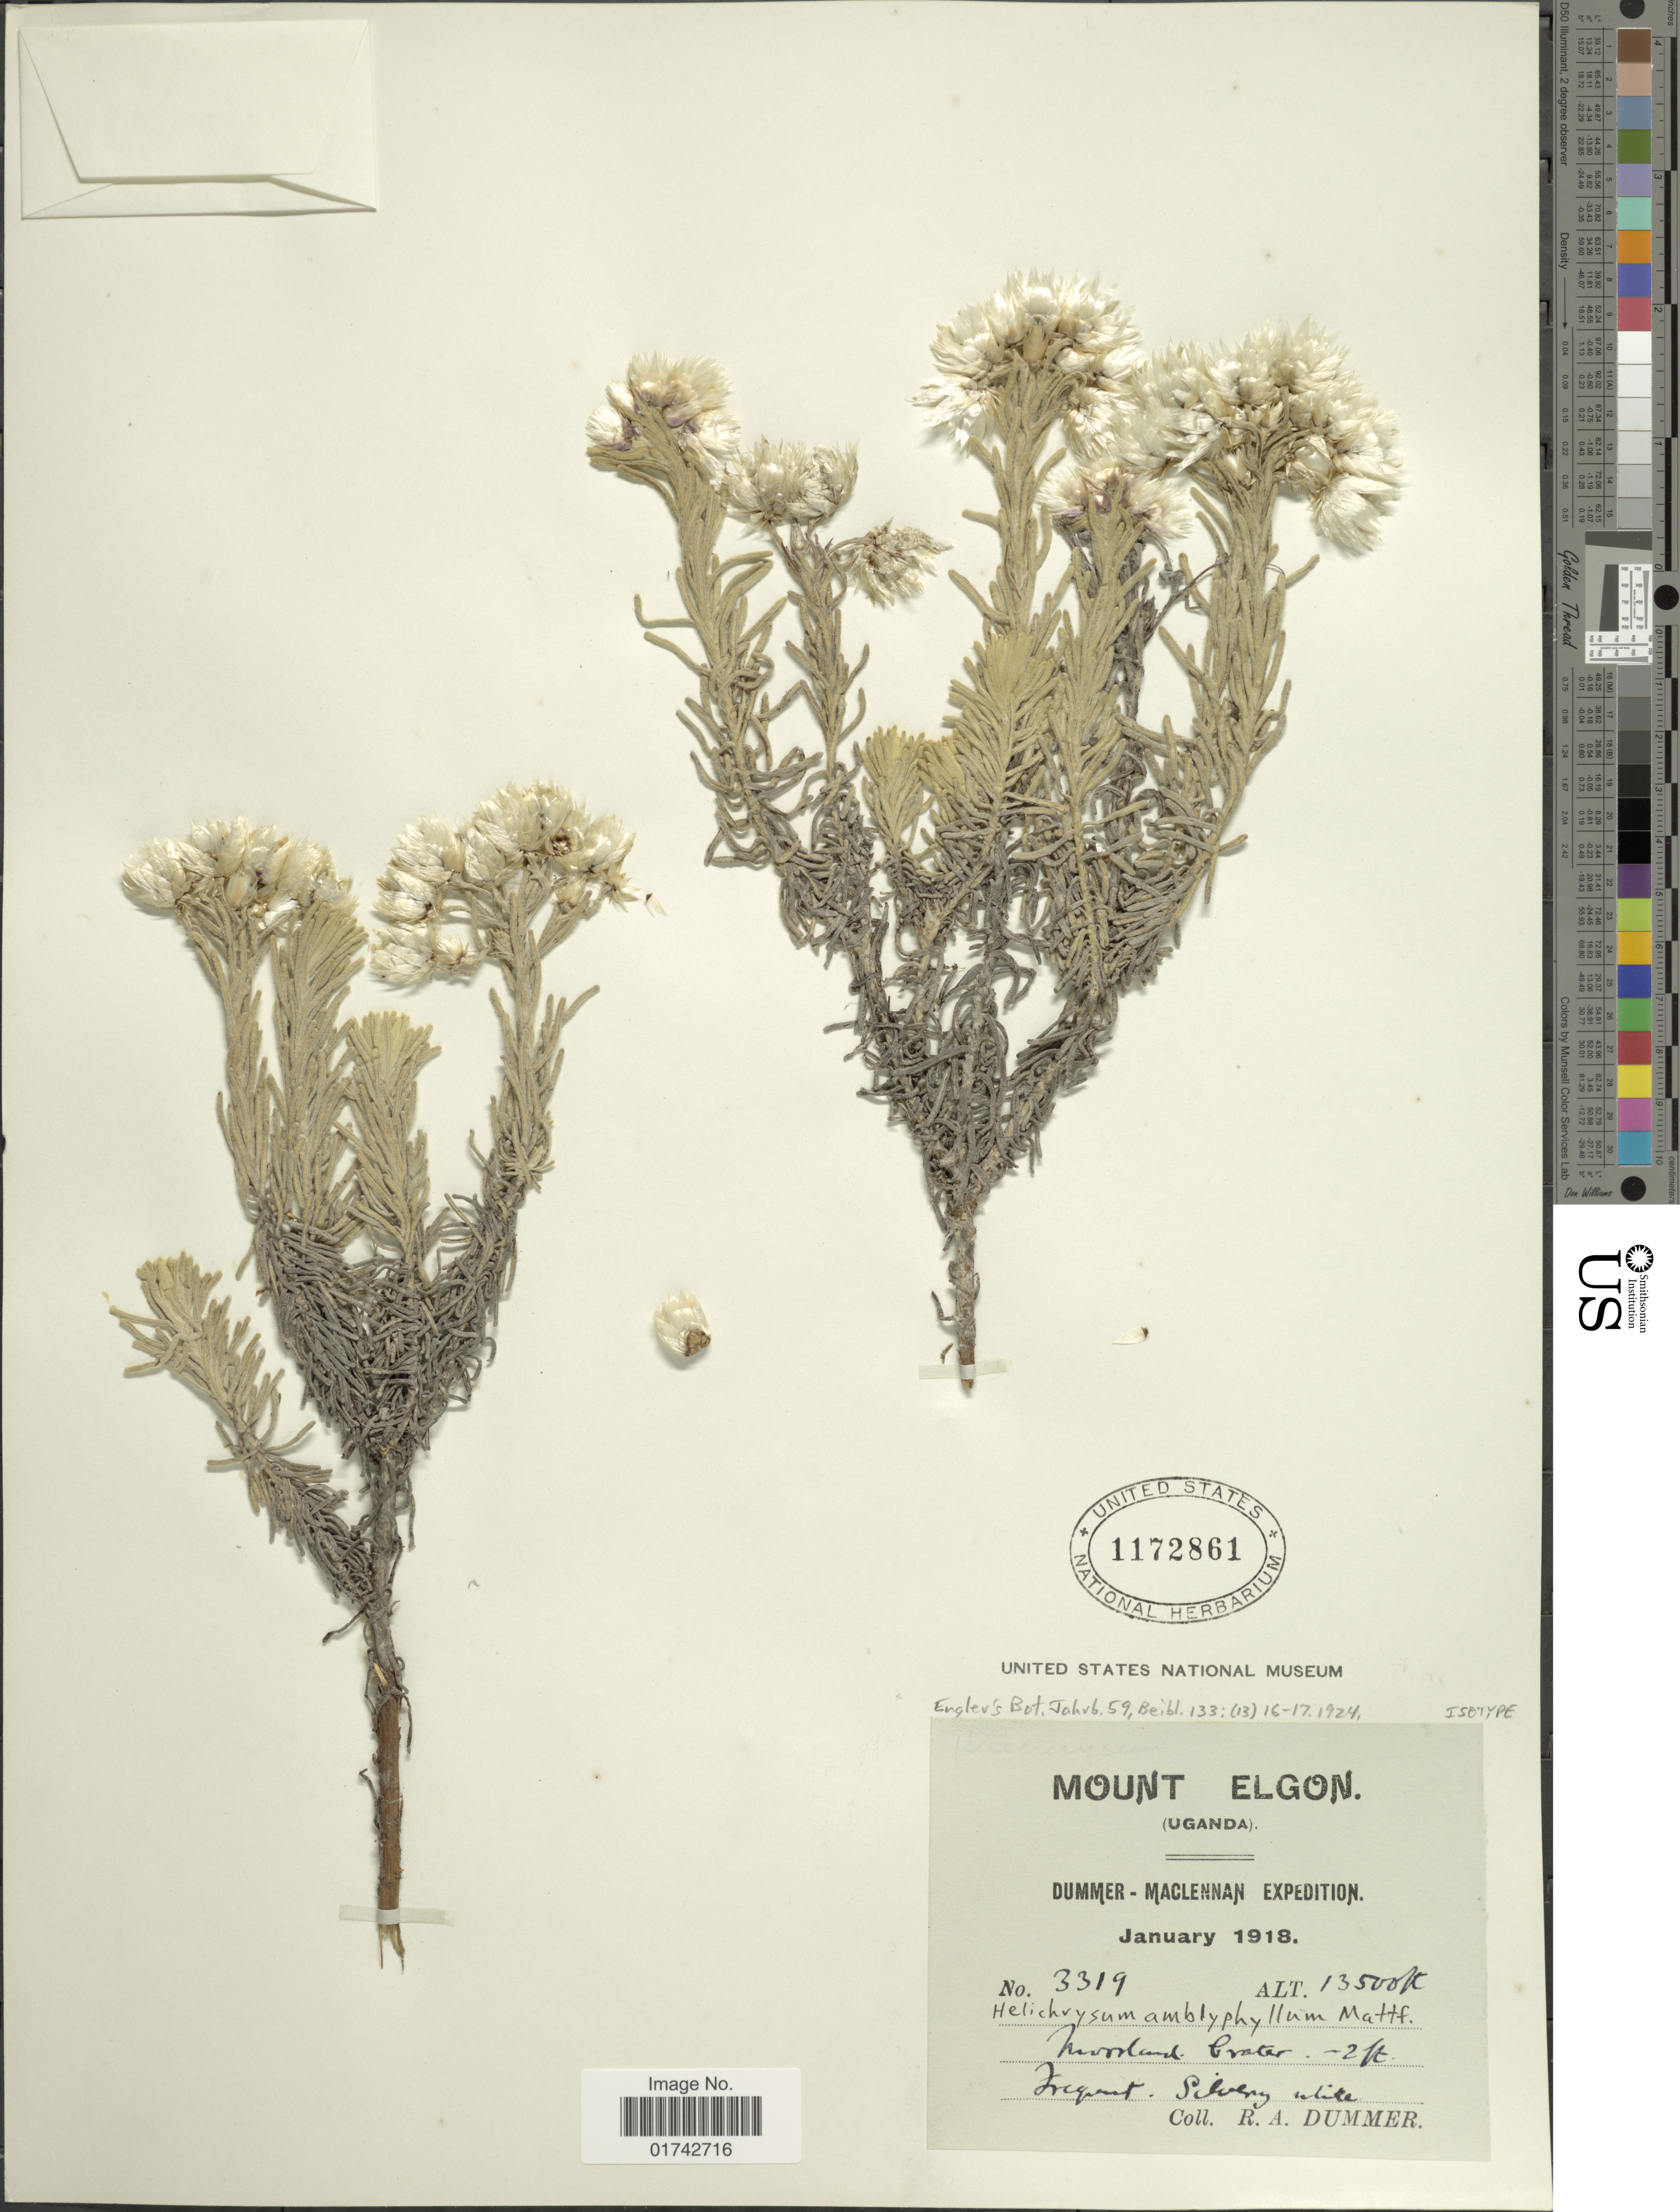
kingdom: Plantae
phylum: Tracheophyta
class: Magnoliopsida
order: Asterales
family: Asteraceae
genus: Helichrysum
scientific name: Helichrysum amblyphyllum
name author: Mattf.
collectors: R. Dümmer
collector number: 3319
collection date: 1918-01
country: Uganda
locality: Mount Elgon. Moorland. Crater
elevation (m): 4115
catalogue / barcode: US 1172861